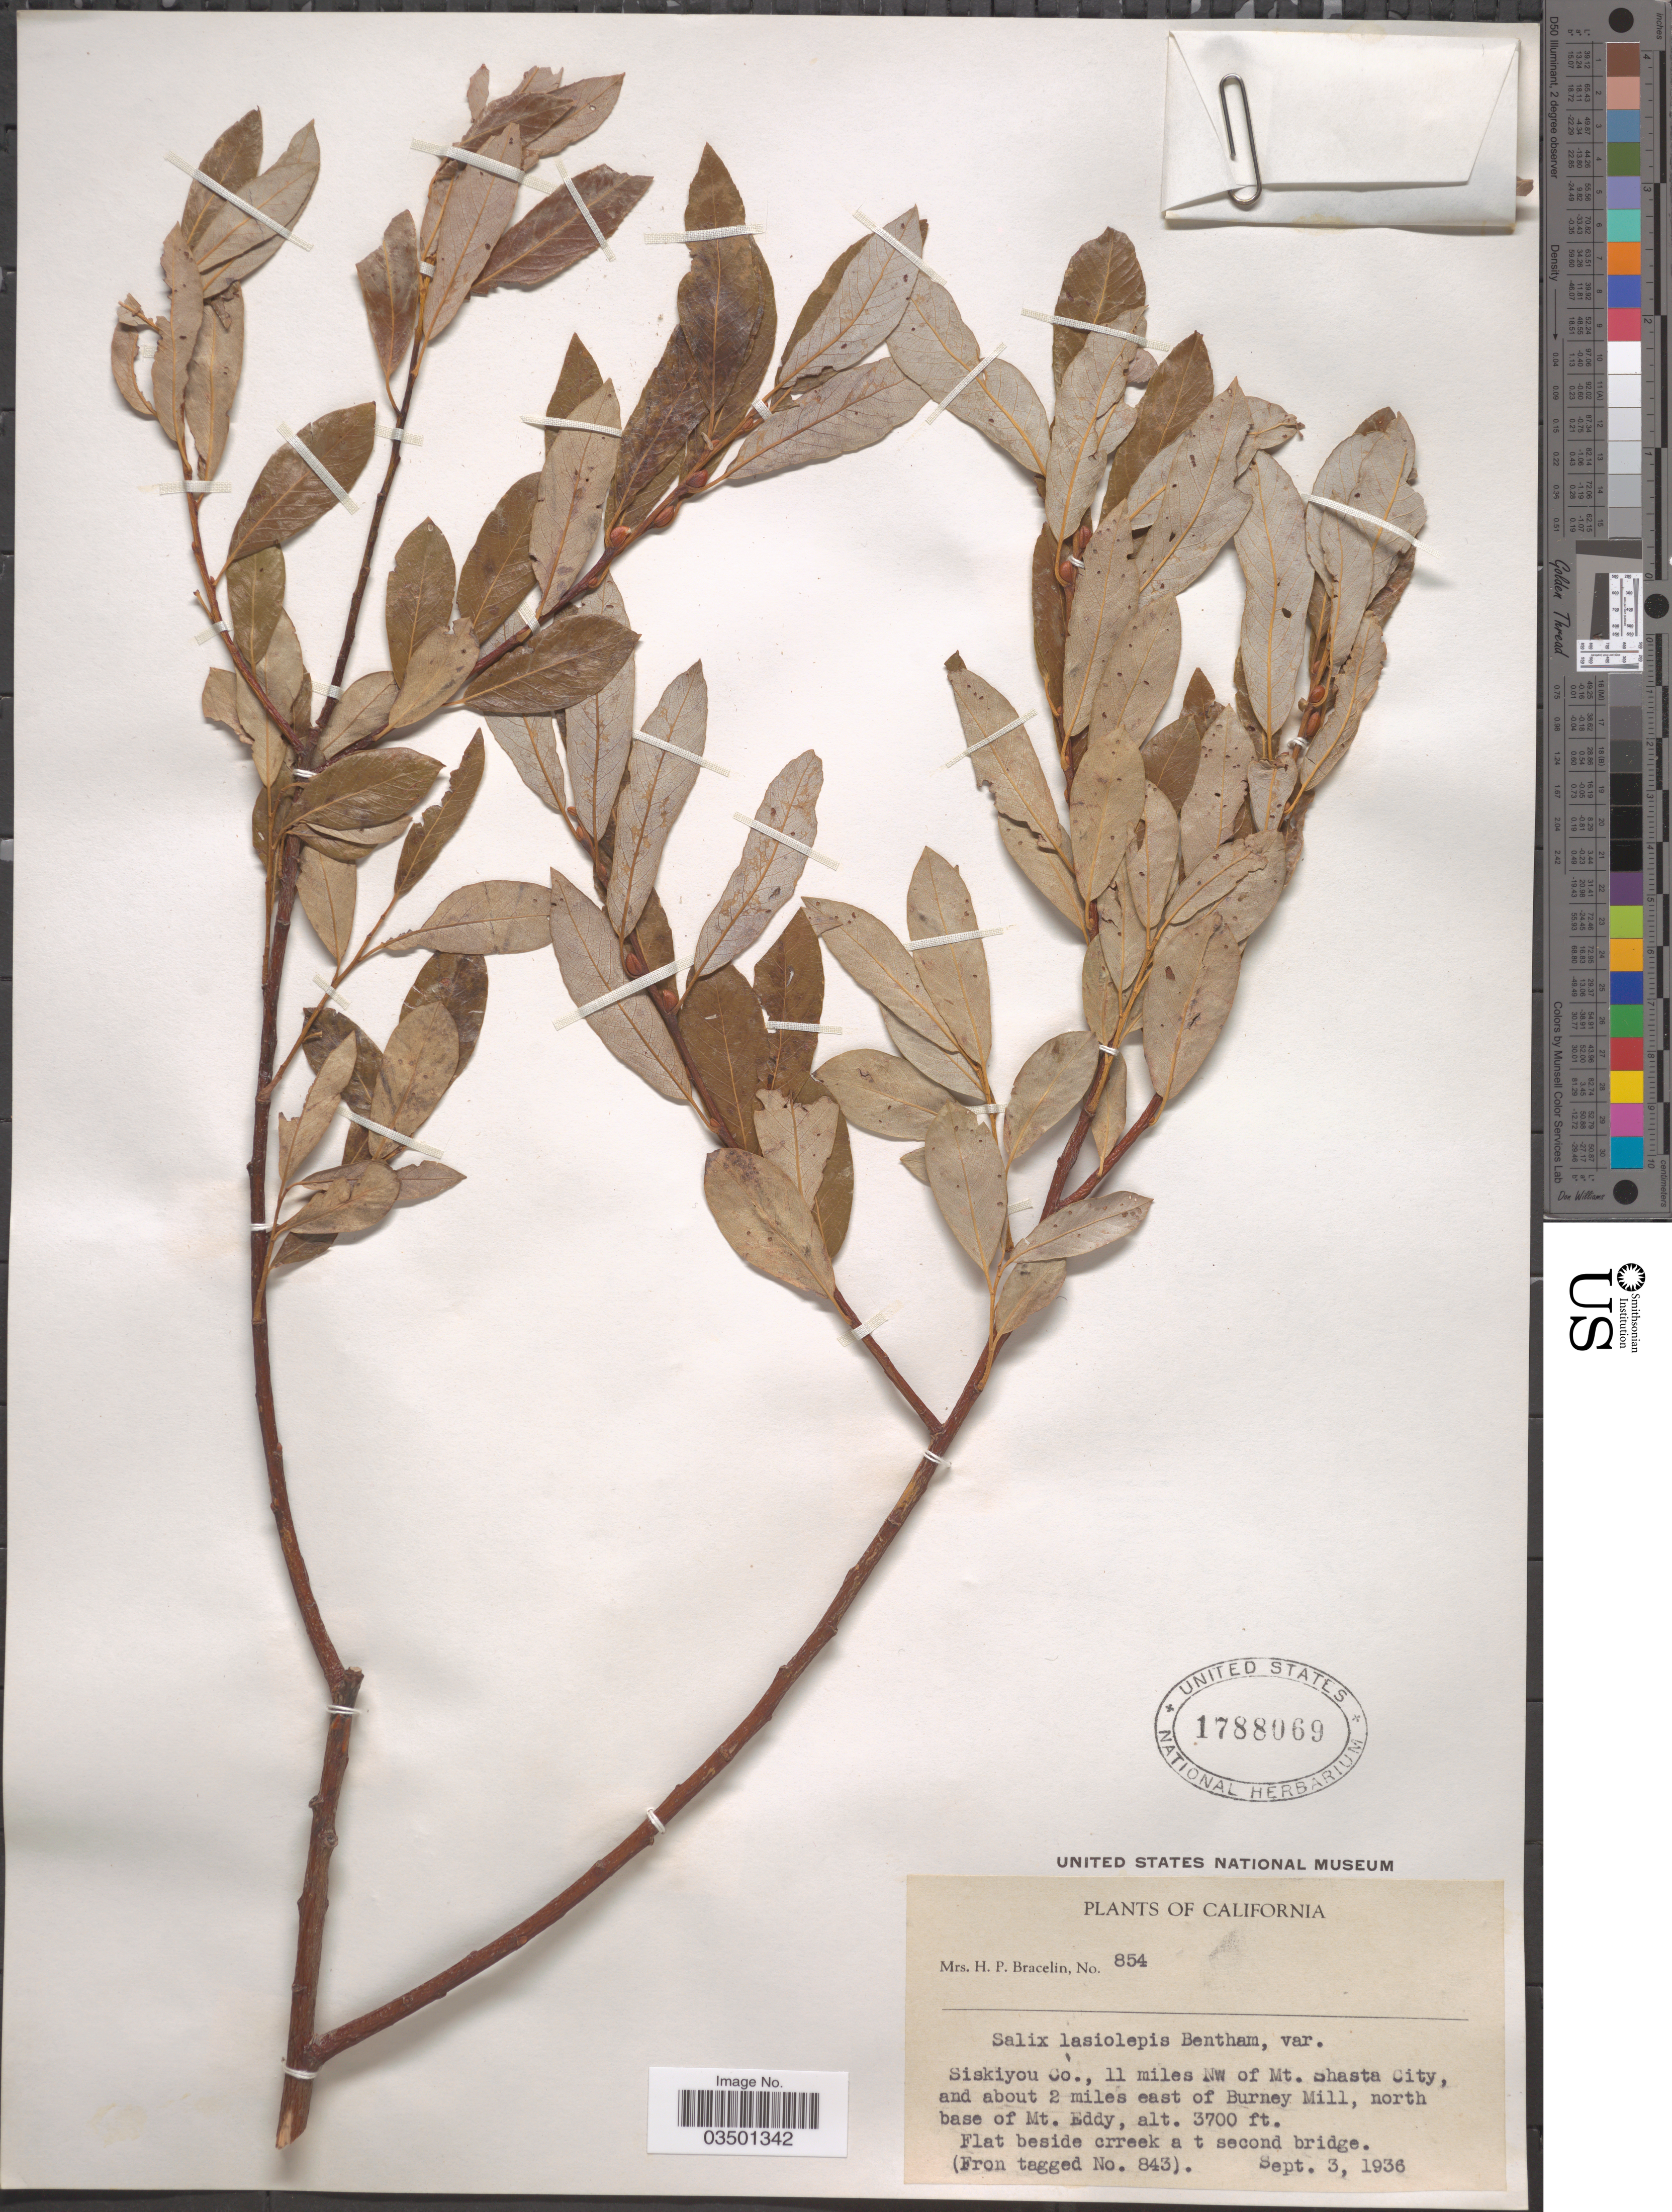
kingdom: Plantae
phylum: Tracheophyta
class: Magnoliopsida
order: Malpighiales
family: Salicaceae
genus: Salix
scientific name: Salix lasiolepis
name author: Benth.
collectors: H. Bracelin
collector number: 854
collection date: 1936-09-03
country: United States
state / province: California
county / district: Siskiyou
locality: Siskyou Co., 11 miles NW of Mt. Shasta City, and about 2 miles east of Burney Mill, north base of Mt. Eddy.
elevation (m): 1128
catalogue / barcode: US 1788069